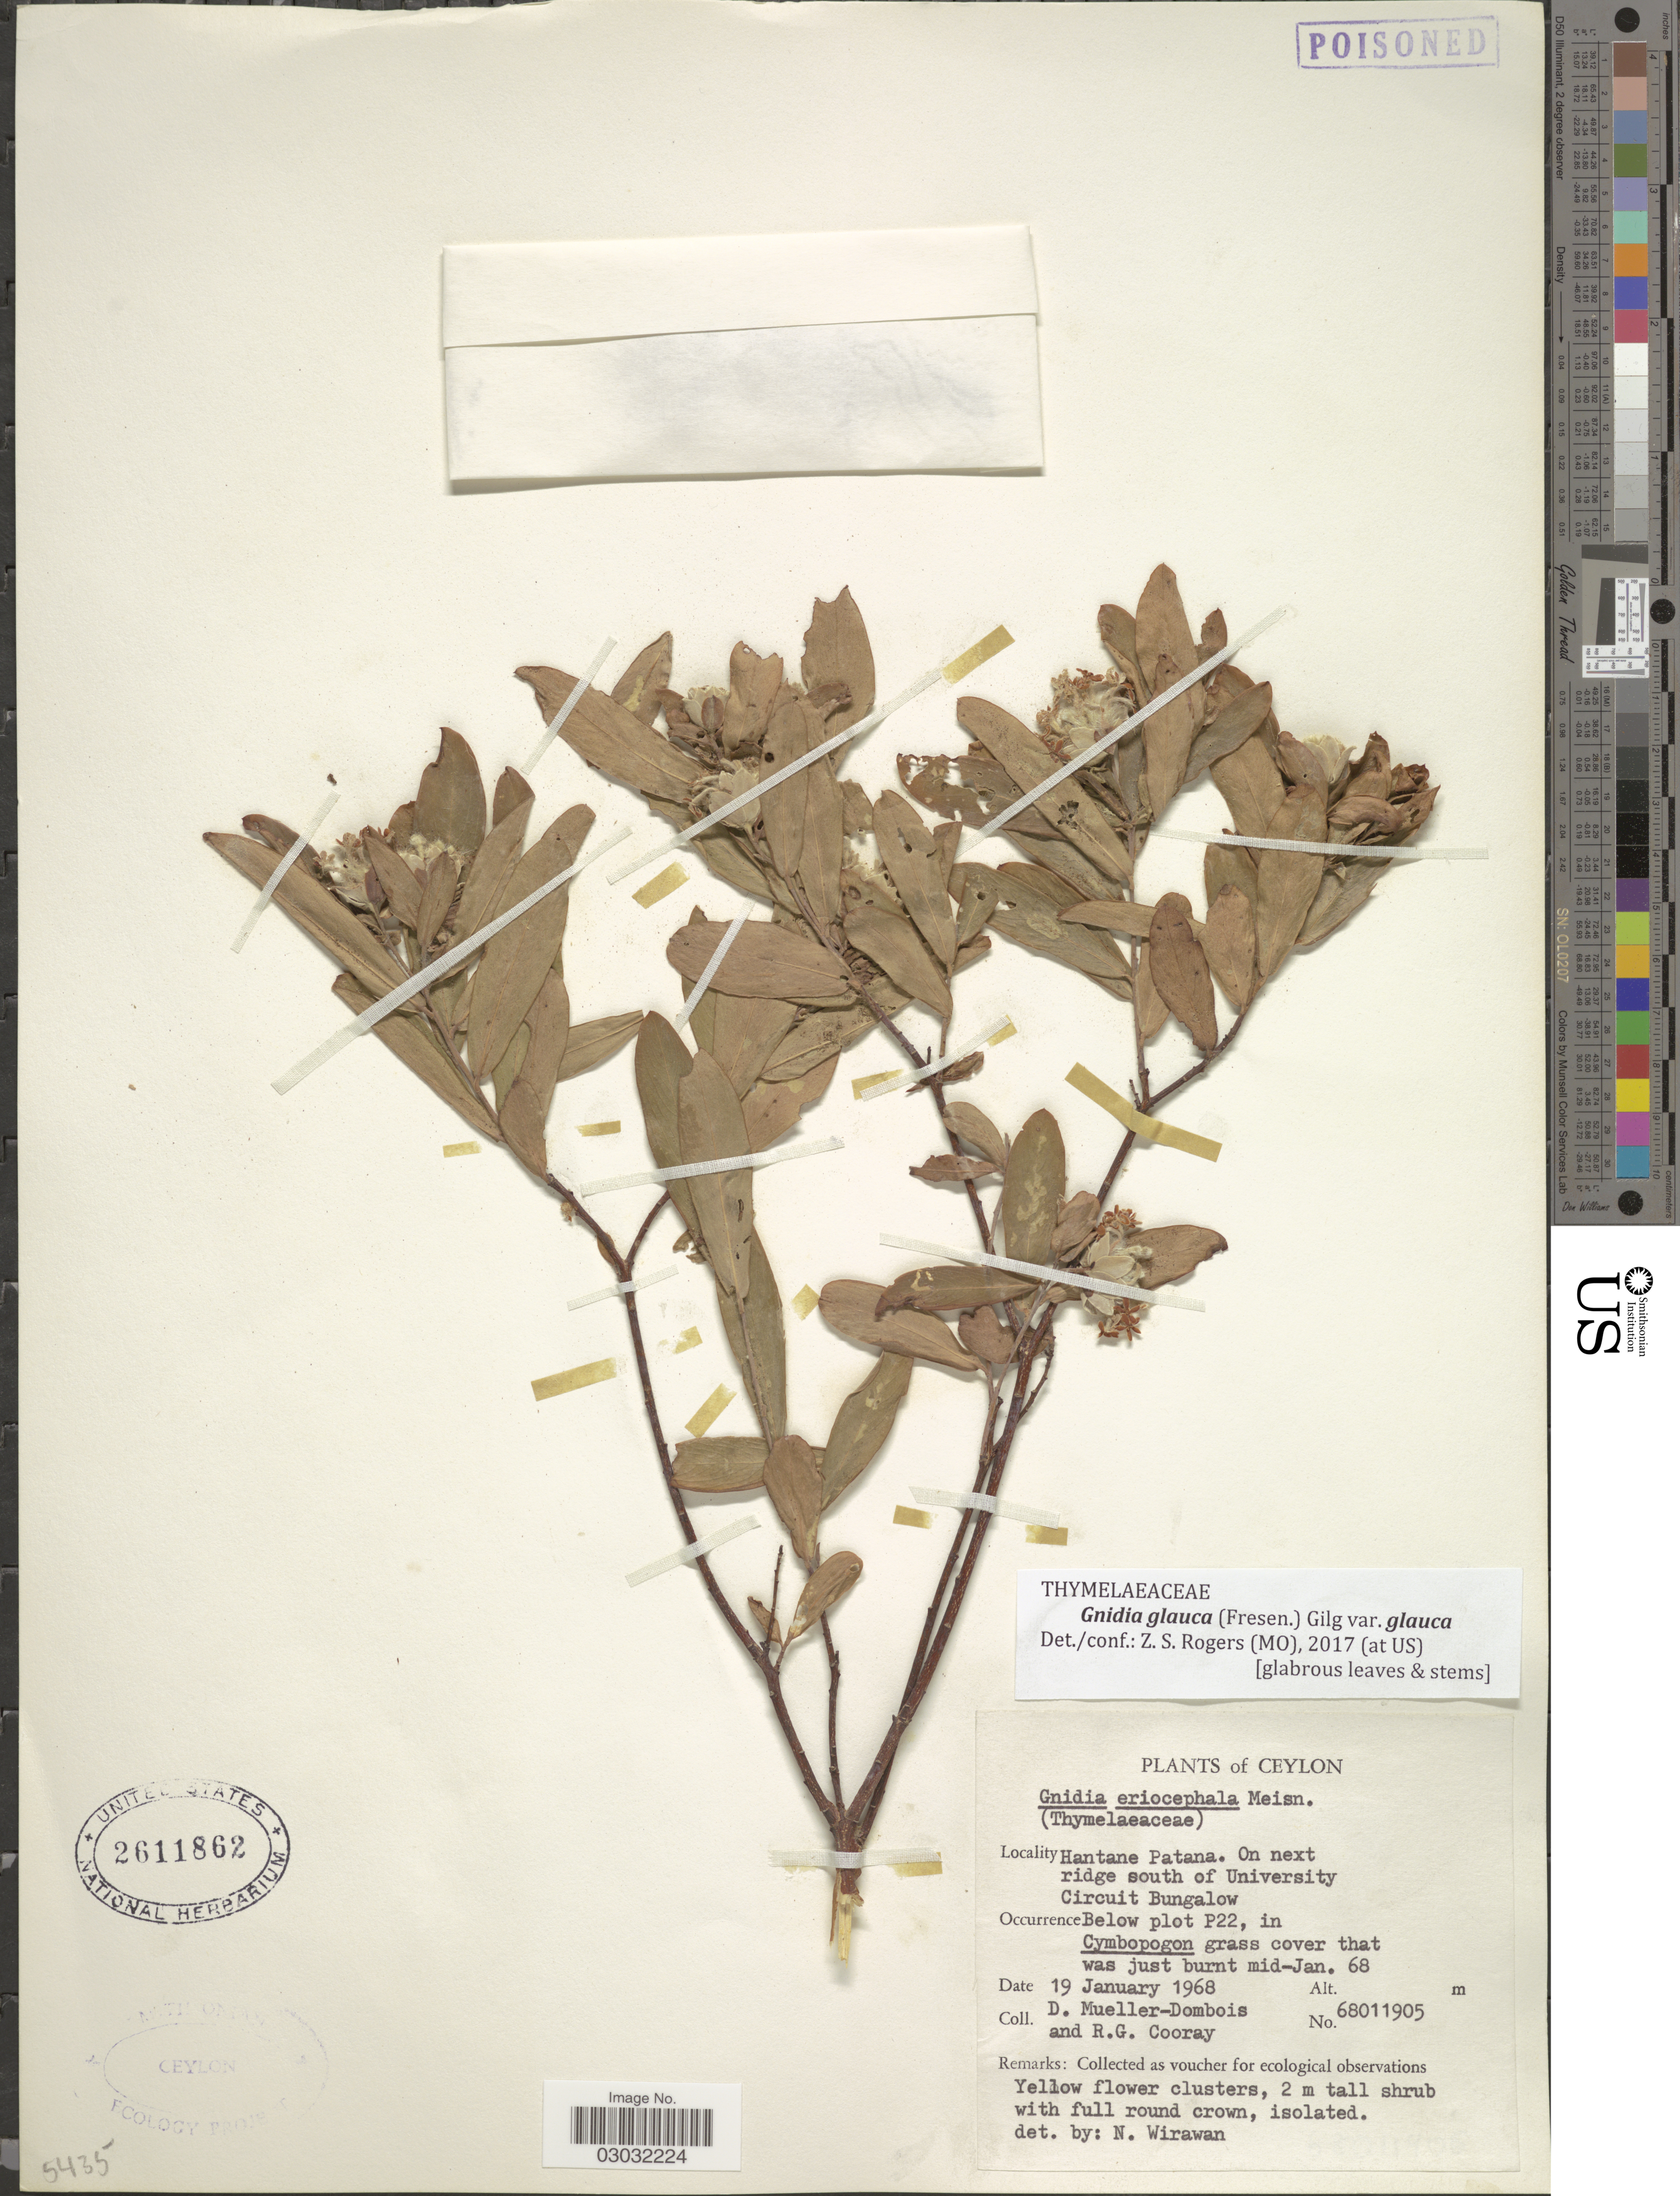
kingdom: Plantae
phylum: Tracheophyta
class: Magnoliopsida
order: Malvales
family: Thymelaeaceae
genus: Lasiosiphon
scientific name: Lasiosiphon glaucus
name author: Fresen.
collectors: D. Mueller-Dombois & R. Cooray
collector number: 68011905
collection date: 1968-01-19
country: Sri Lanka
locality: Ceylon. Hantane Patana. On next ridge south of University Circuit Bungalow. Below plot P22.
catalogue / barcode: US 2611862